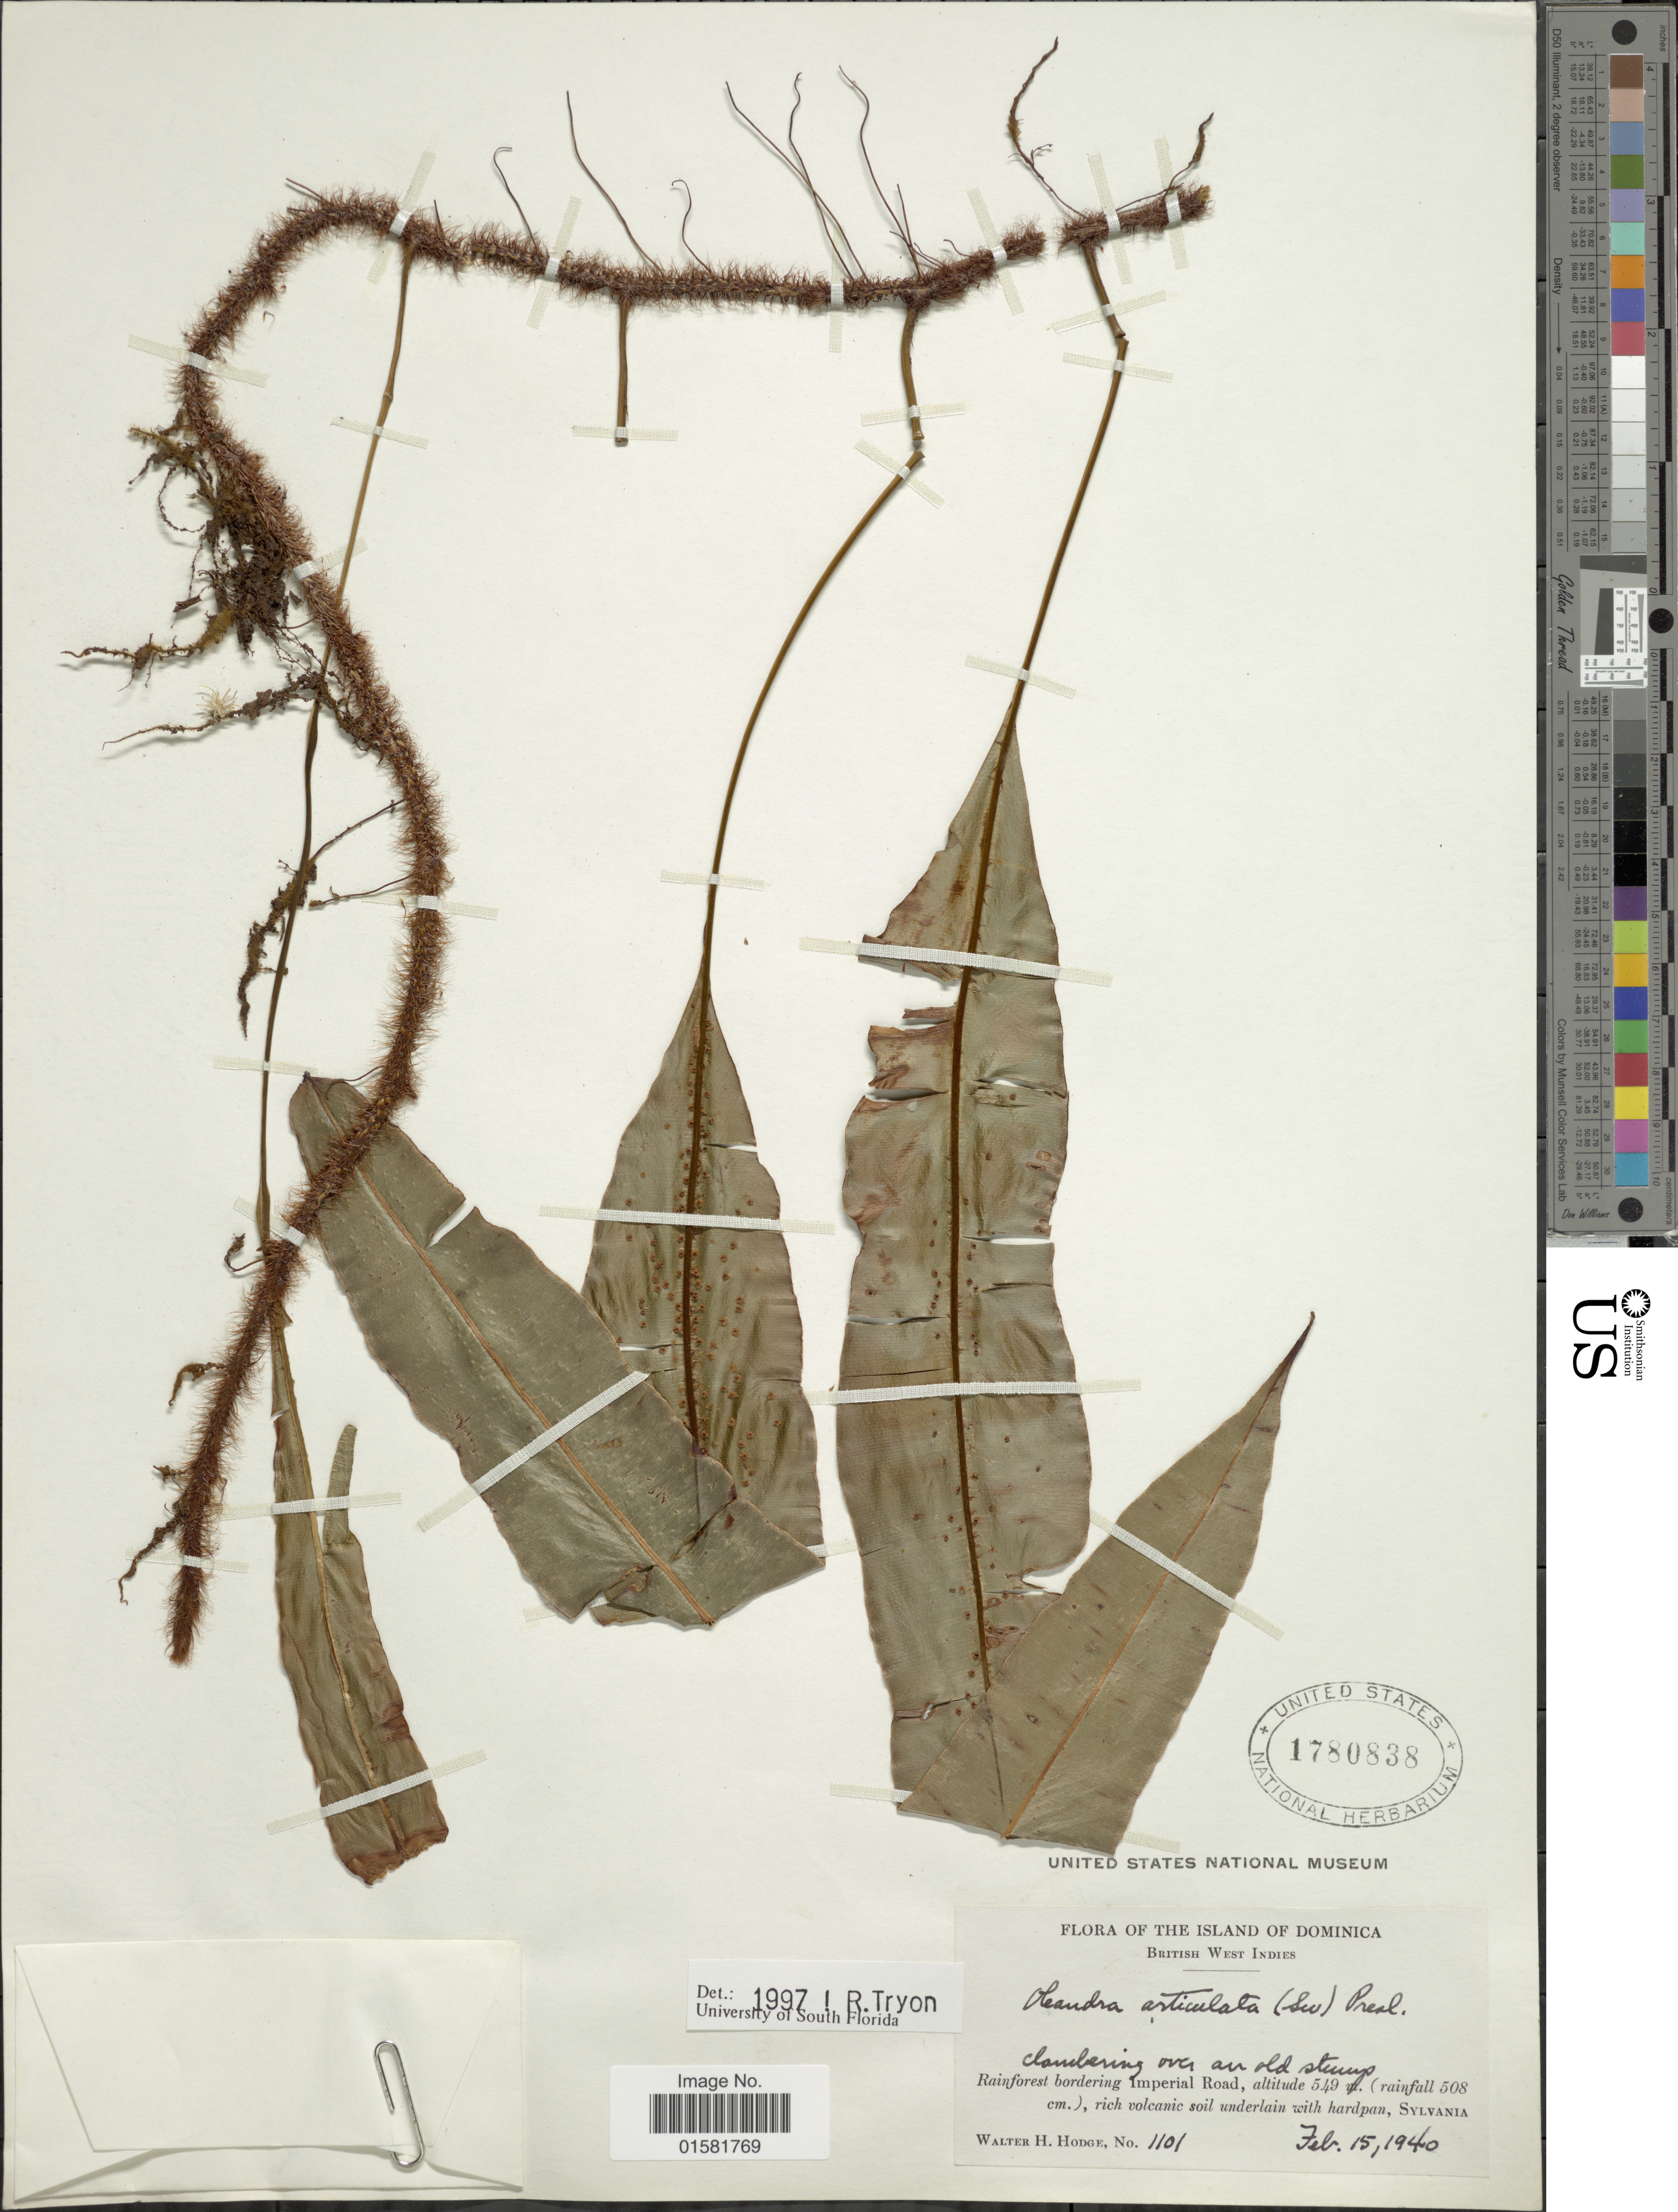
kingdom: Plantae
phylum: Tracheophyta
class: Polypodiopsida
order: Polypodiales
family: Oleandraceae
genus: Oleandra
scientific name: Oleandra articulata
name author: (Sw.) C. Presl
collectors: W. Hodge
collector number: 1101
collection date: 1940-02-15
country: Dominica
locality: Dominica, British West Indies, rainforest bordering Imperial Road, rich volcanic soil underlain with hardpan, Sylvania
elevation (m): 549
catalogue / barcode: US 1780838